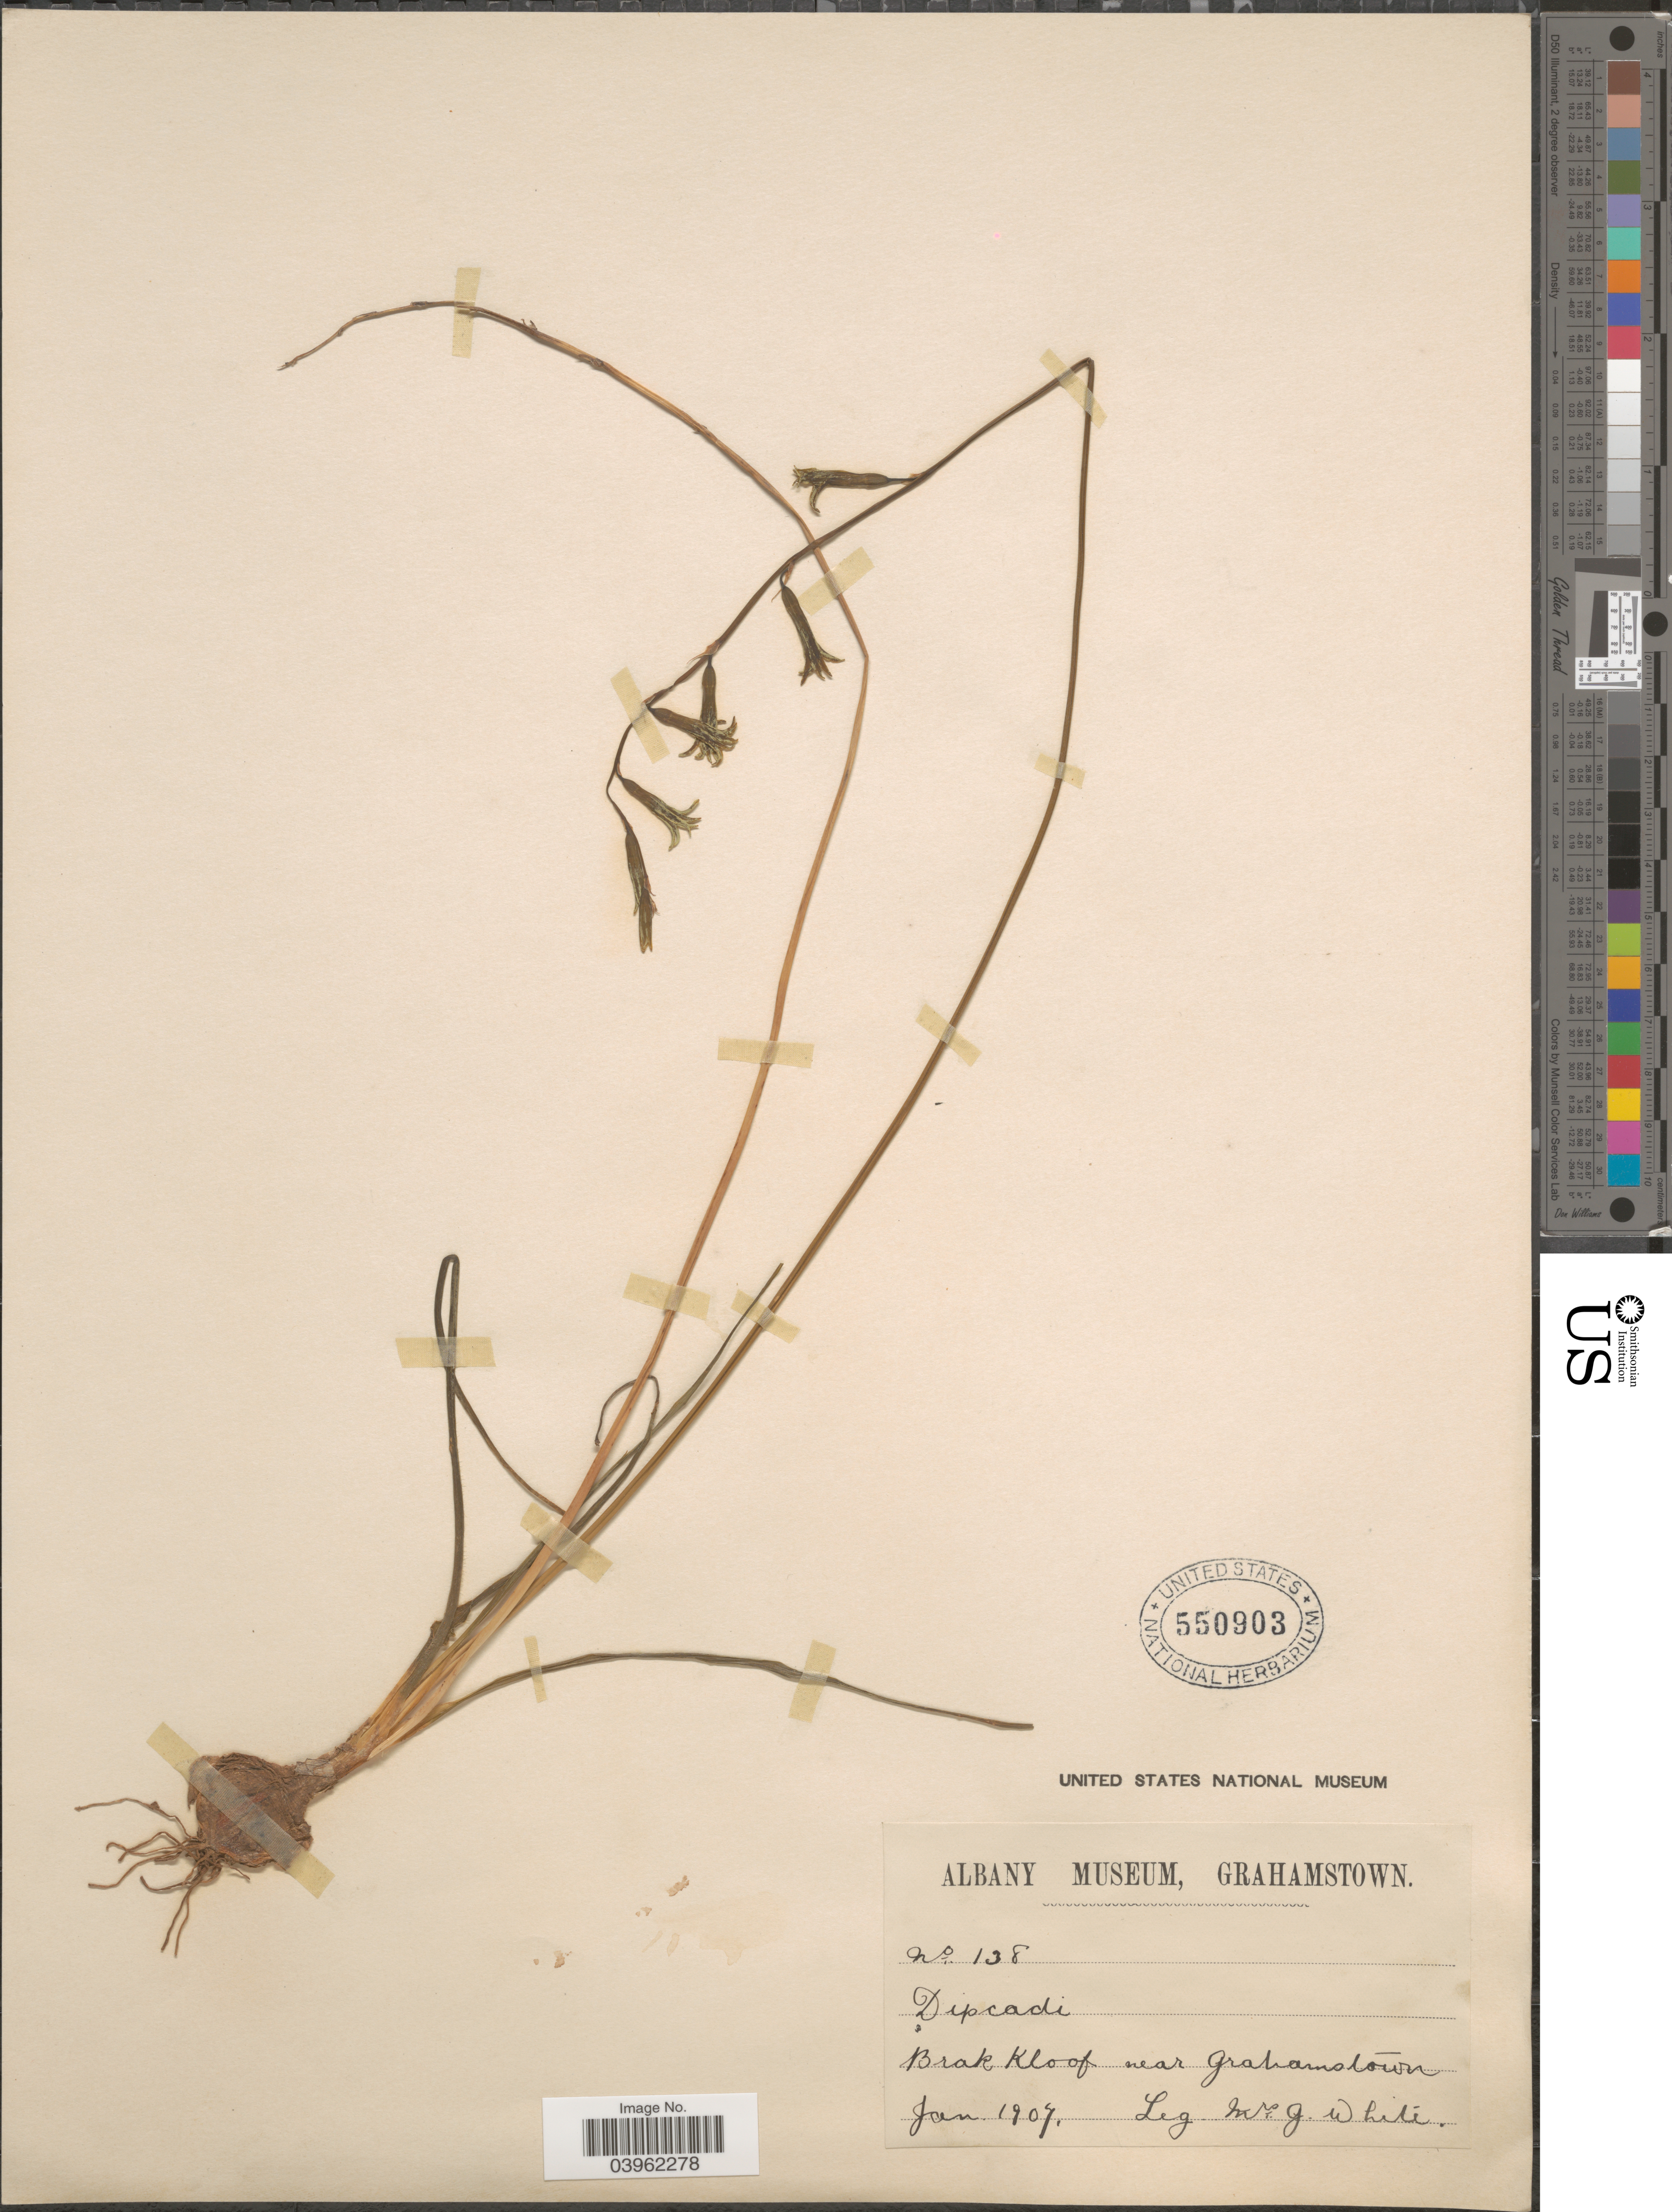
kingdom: Plantae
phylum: Tracheophyta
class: Liliopsida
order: Asparagales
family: Asparagaceae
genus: Dipcadi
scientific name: Dipcadi sp.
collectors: G. White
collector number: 138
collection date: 1907-01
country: South Africa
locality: Brak Kloof near Grahamstown.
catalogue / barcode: US 550903